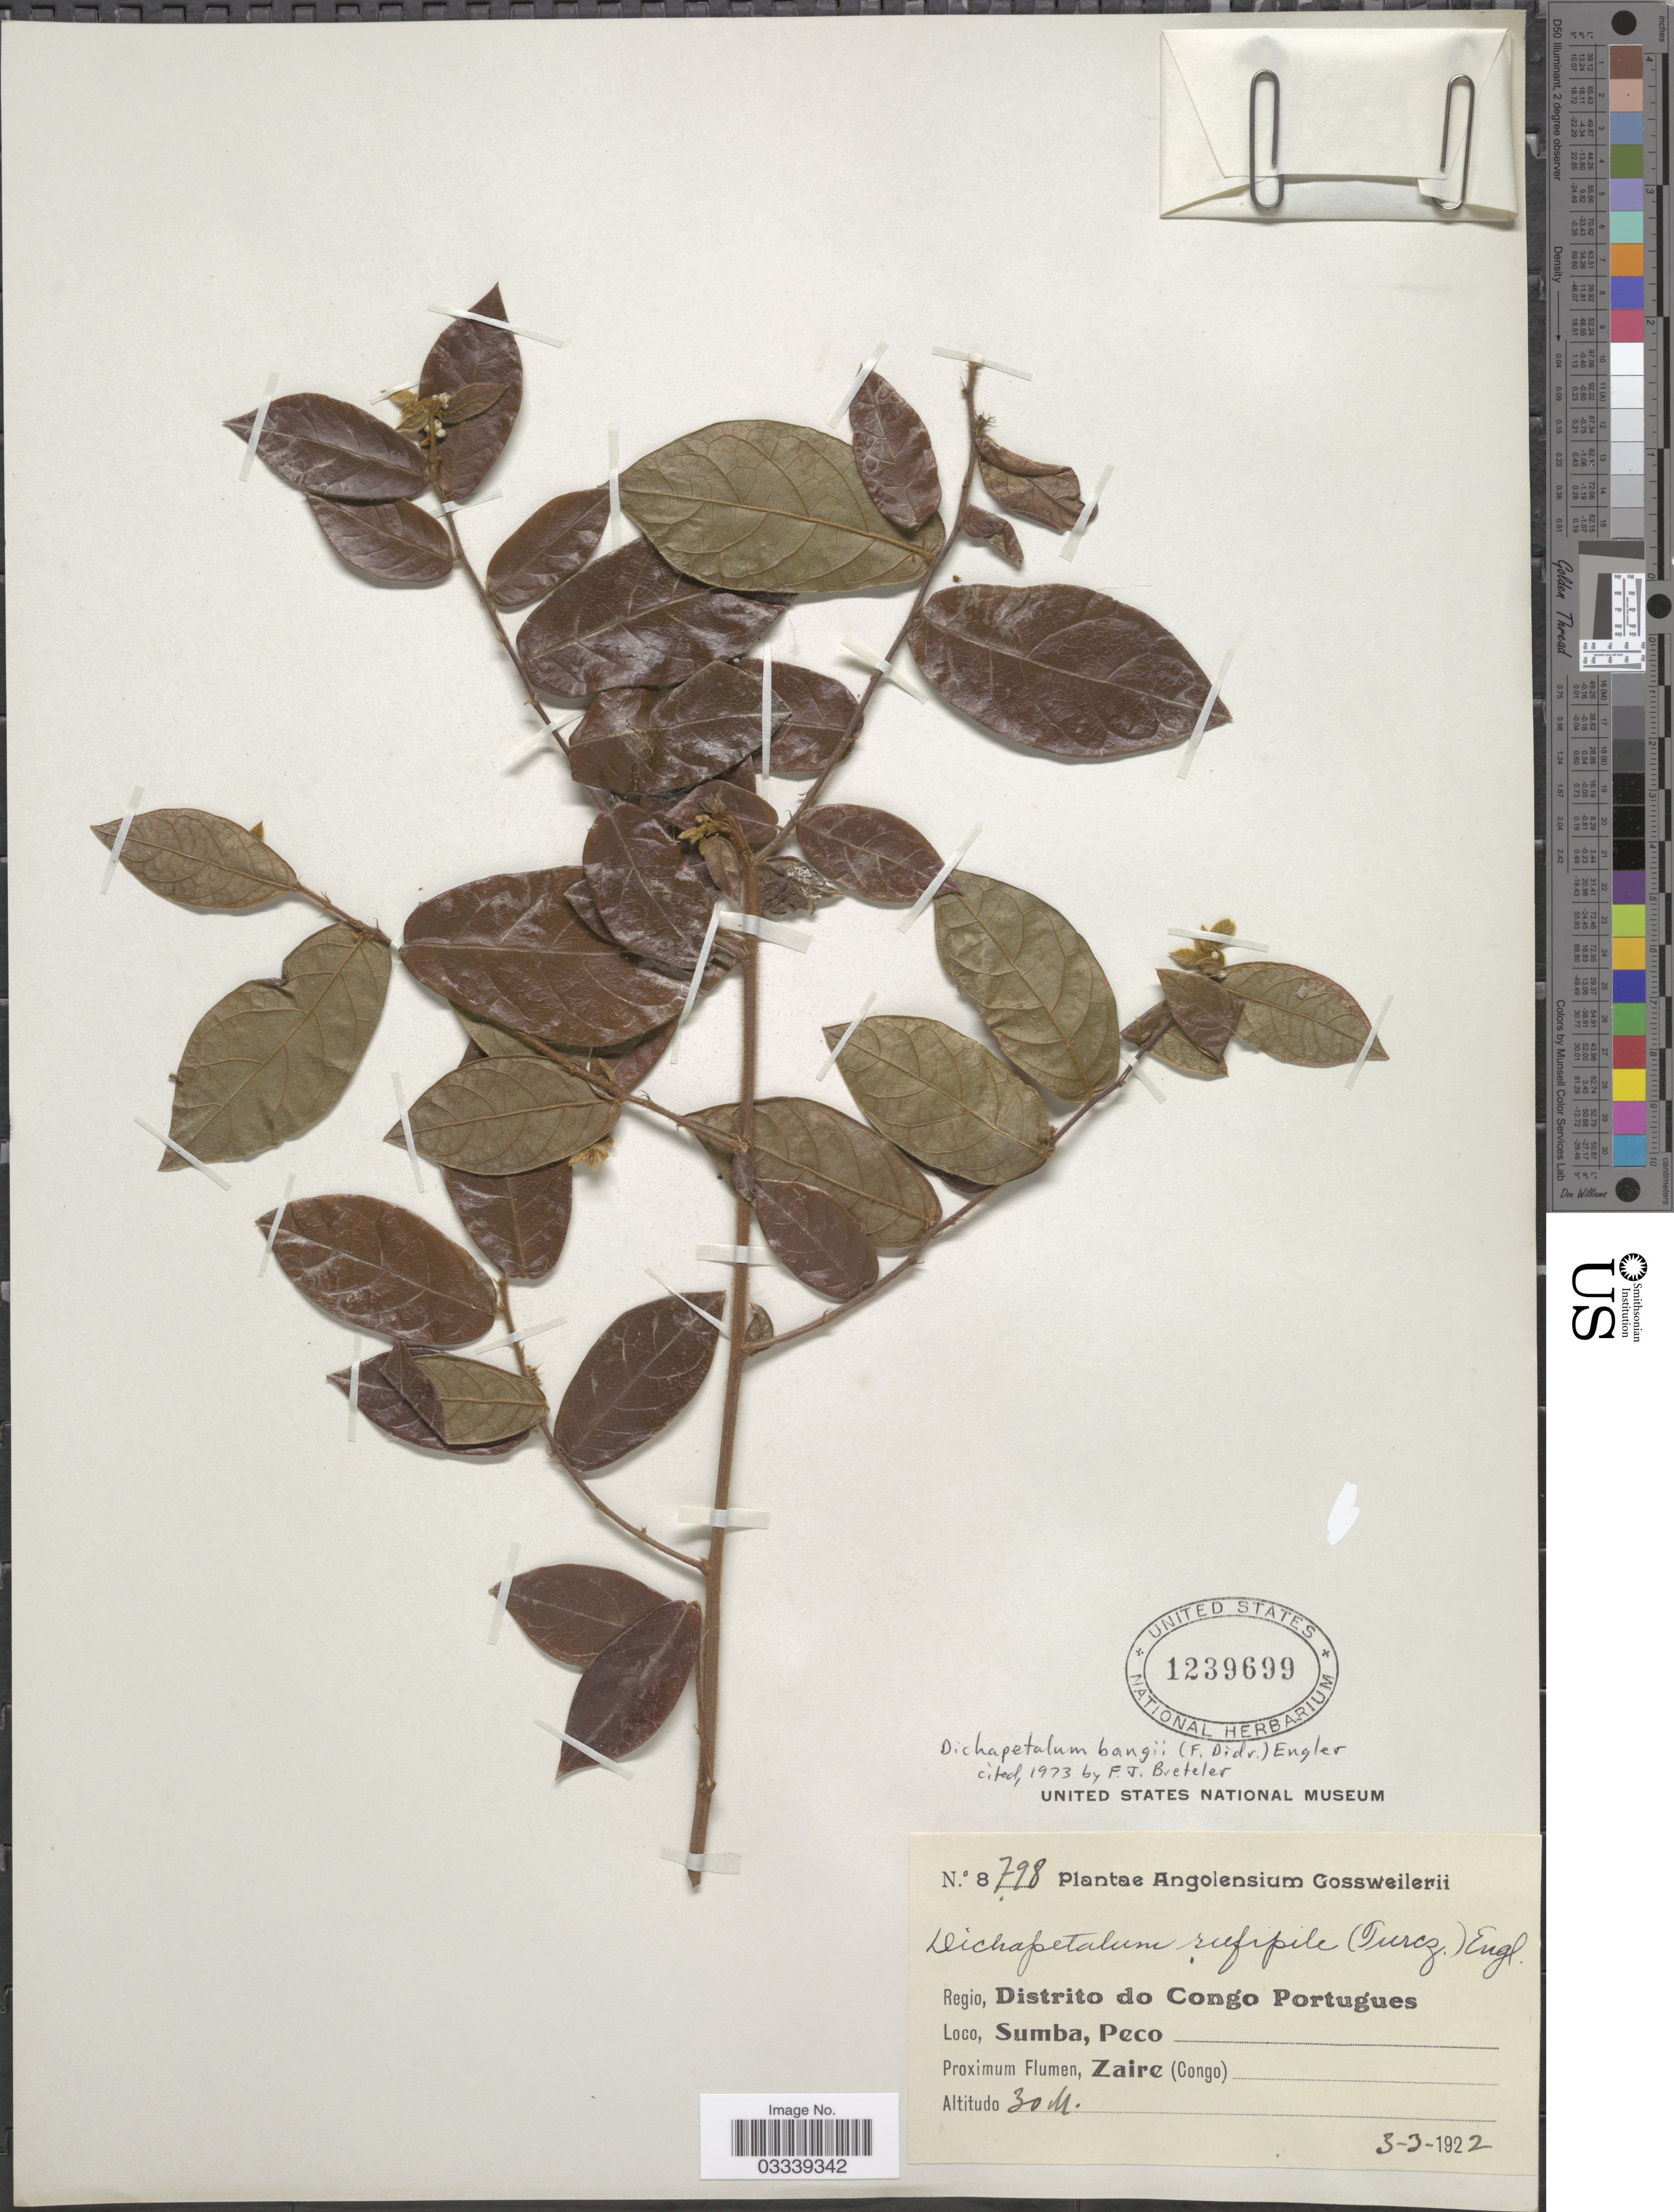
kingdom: Plantae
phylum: Tracheophyta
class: Magnoliopsida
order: Malpighiales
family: Dichapetalaceae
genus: Dichapetalum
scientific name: Dichapetalum bangii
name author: (Didr.) Engl.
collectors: -. Gossweiler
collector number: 8798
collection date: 1922-03-03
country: Angola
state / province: Zaire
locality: Regio, Distrito do Congo Portugues, Sumba, Peco.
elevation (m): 30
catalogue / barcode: US 1239699